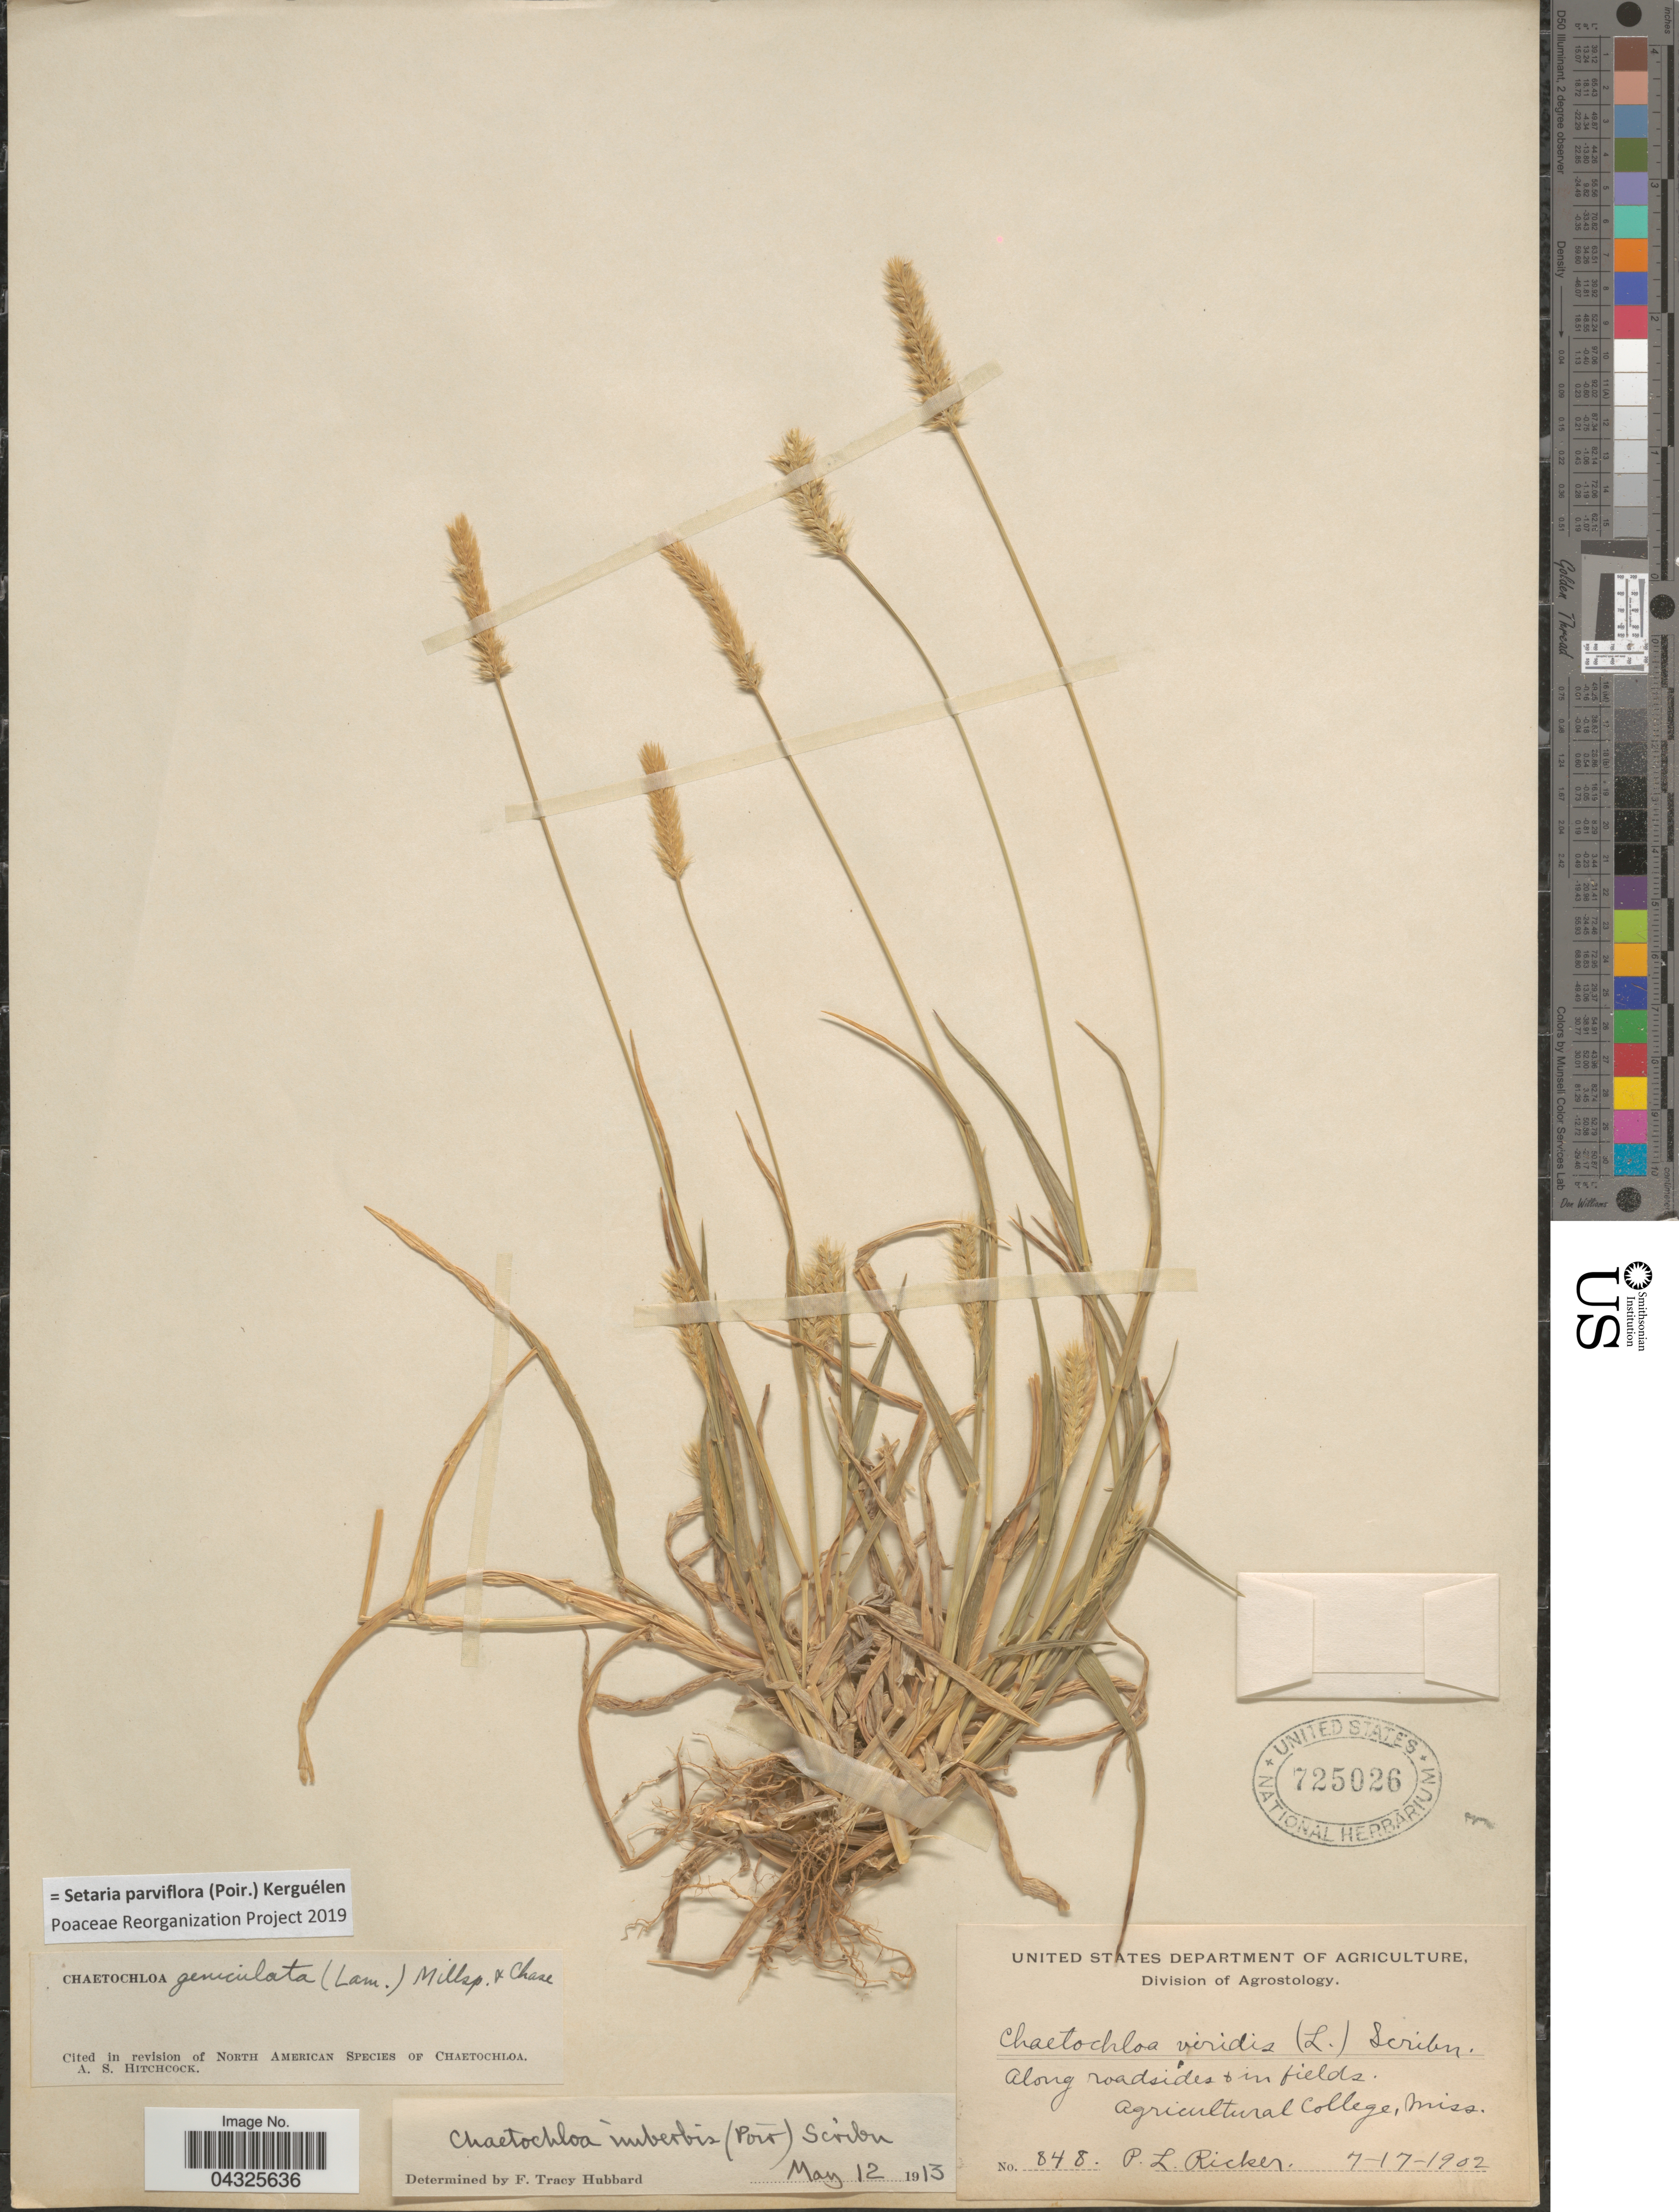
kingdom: Plantae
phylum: Tracheophyta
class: Liliopsida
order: Poales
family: Poaceae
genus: Setaria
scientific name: Setaria parviflora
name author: (Poir.) Kerguélen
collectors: P. Ricker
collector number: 848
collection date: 1902-07-17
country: United States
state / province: Mississippi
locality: Along roadwides & in fields. Agricultural College.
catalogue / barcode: US 725026